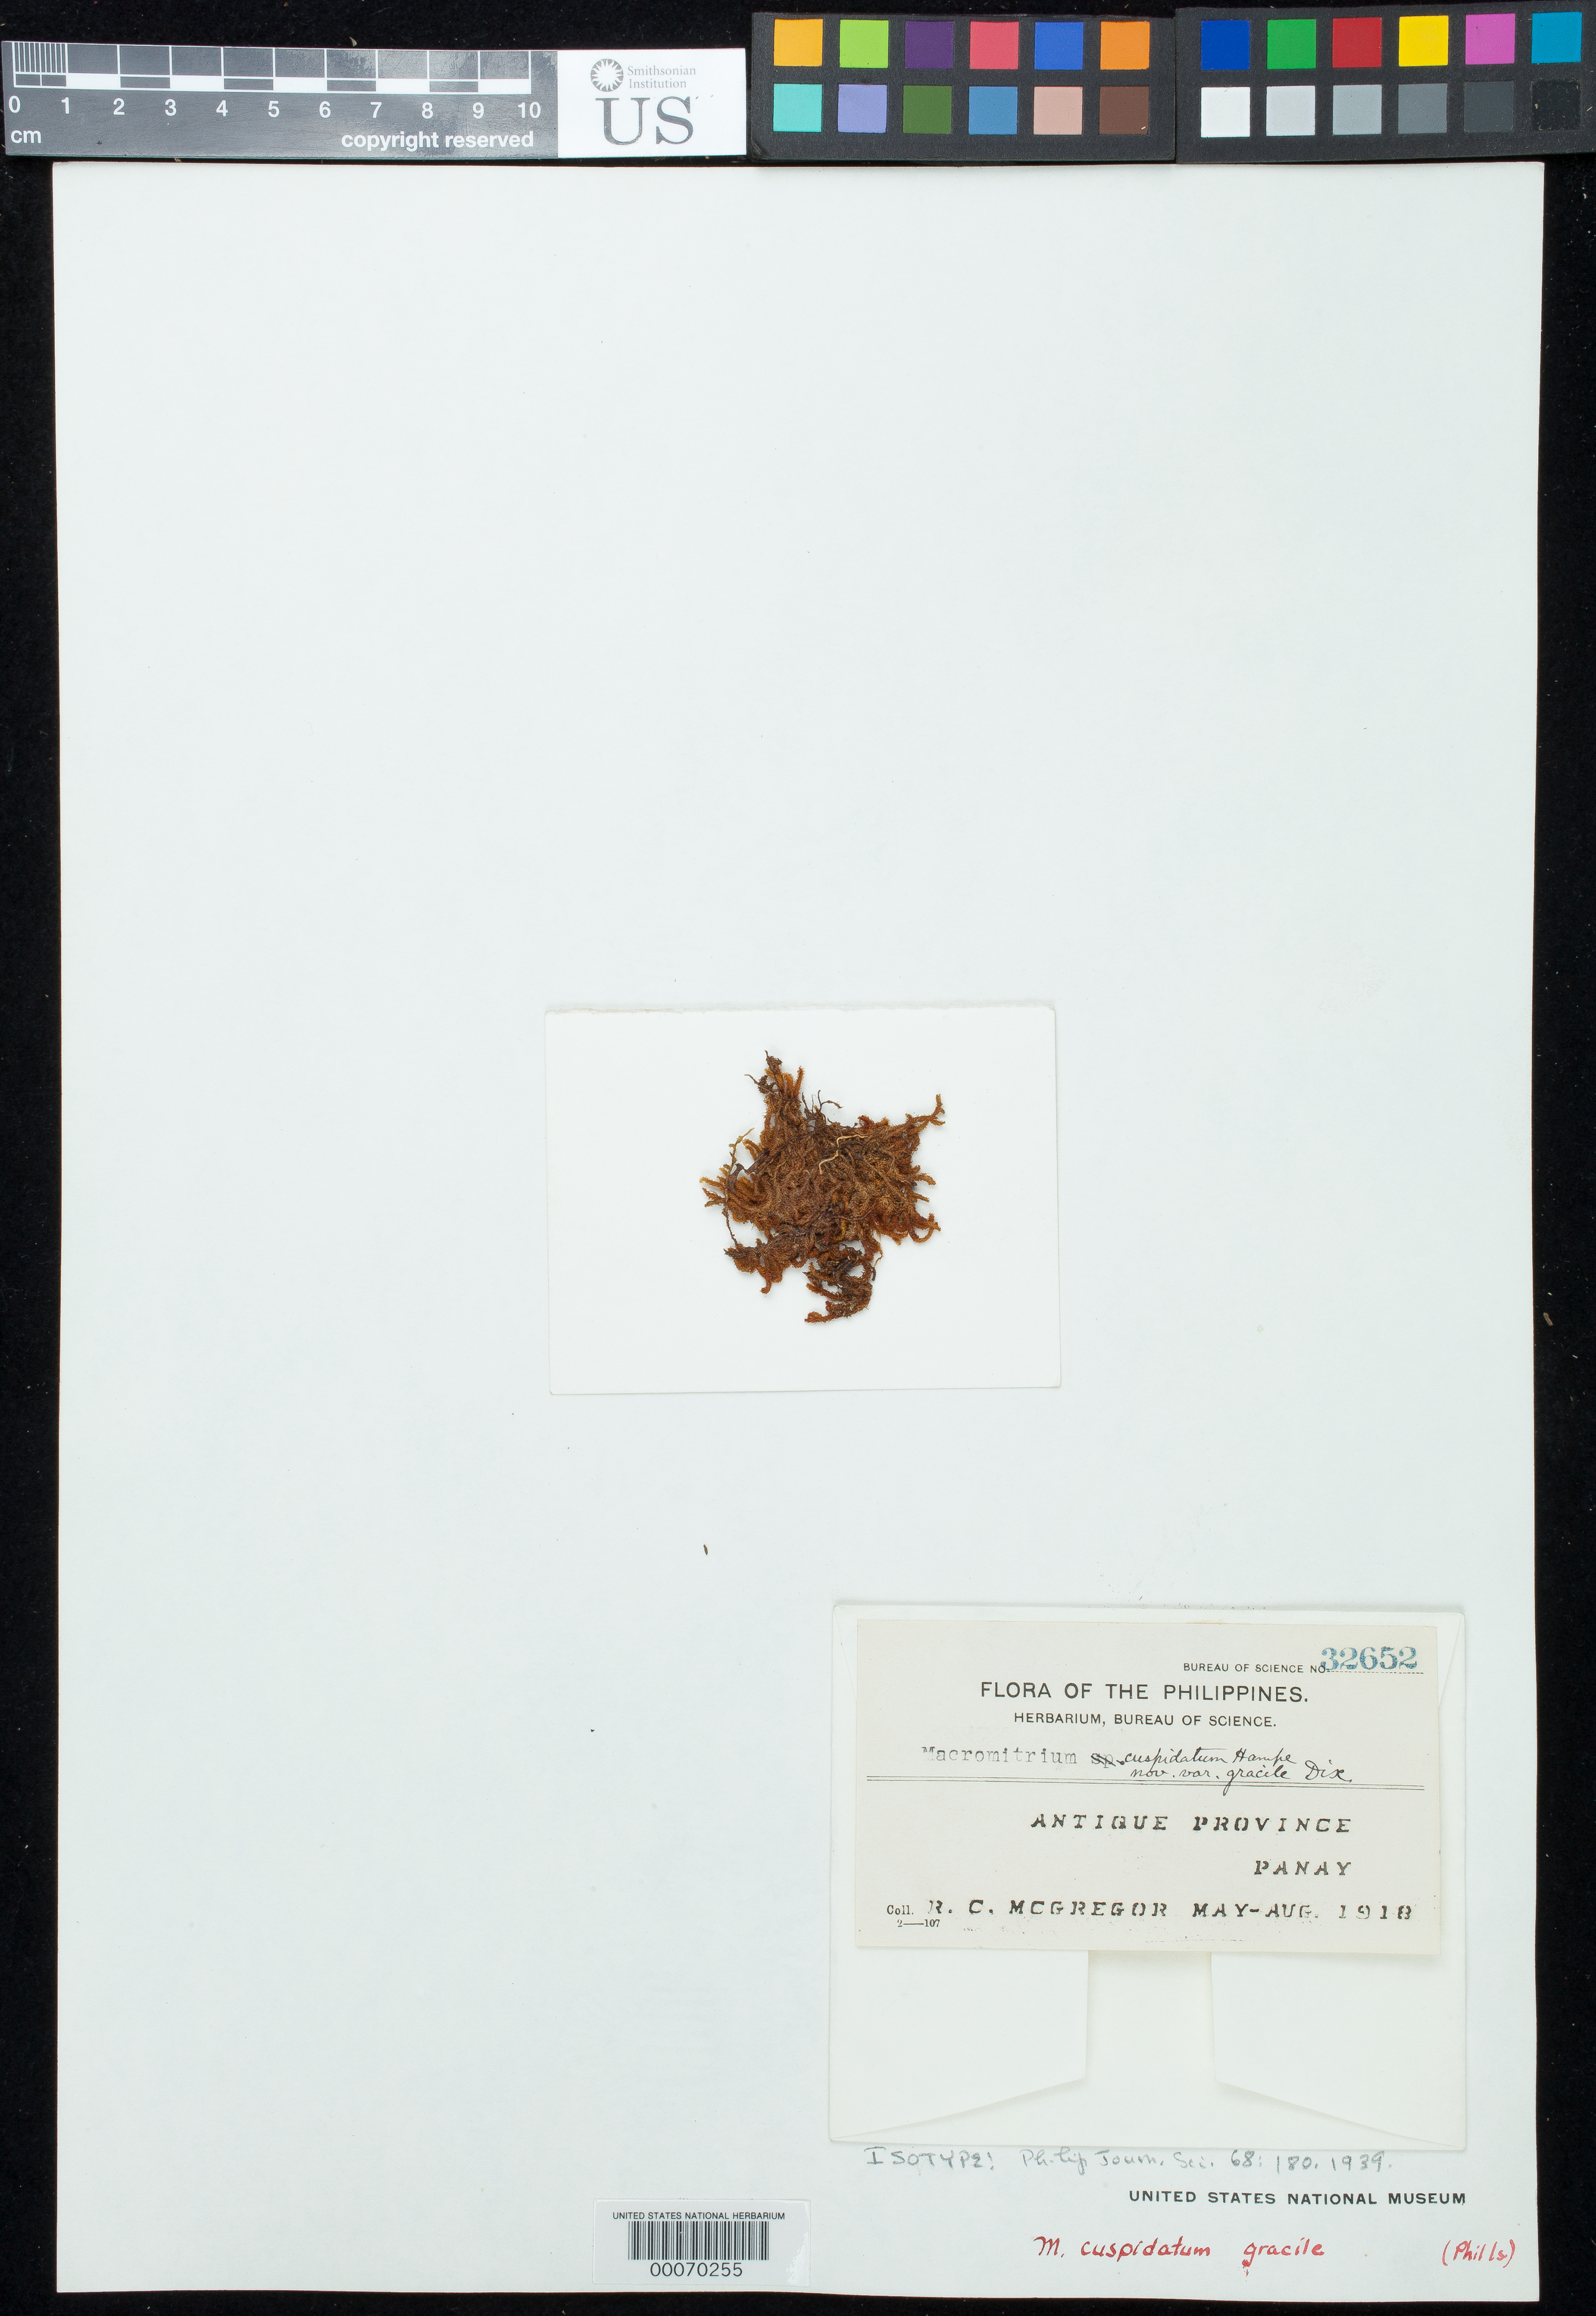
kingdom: Plantae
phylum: Bryophyta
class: Bryopsida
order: Orthotrichales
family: Orthotrichaceae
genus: Macromitrium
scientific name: Macromitrium cuspidatum var. gracile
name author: Dixon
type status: Isotype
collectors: R. C. McGregor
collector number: Bur. Sci. 32652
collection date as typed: May 1918 to -- Aug 1918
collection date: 1918-05/1918-08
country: Philippines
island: Panay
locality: Antique.